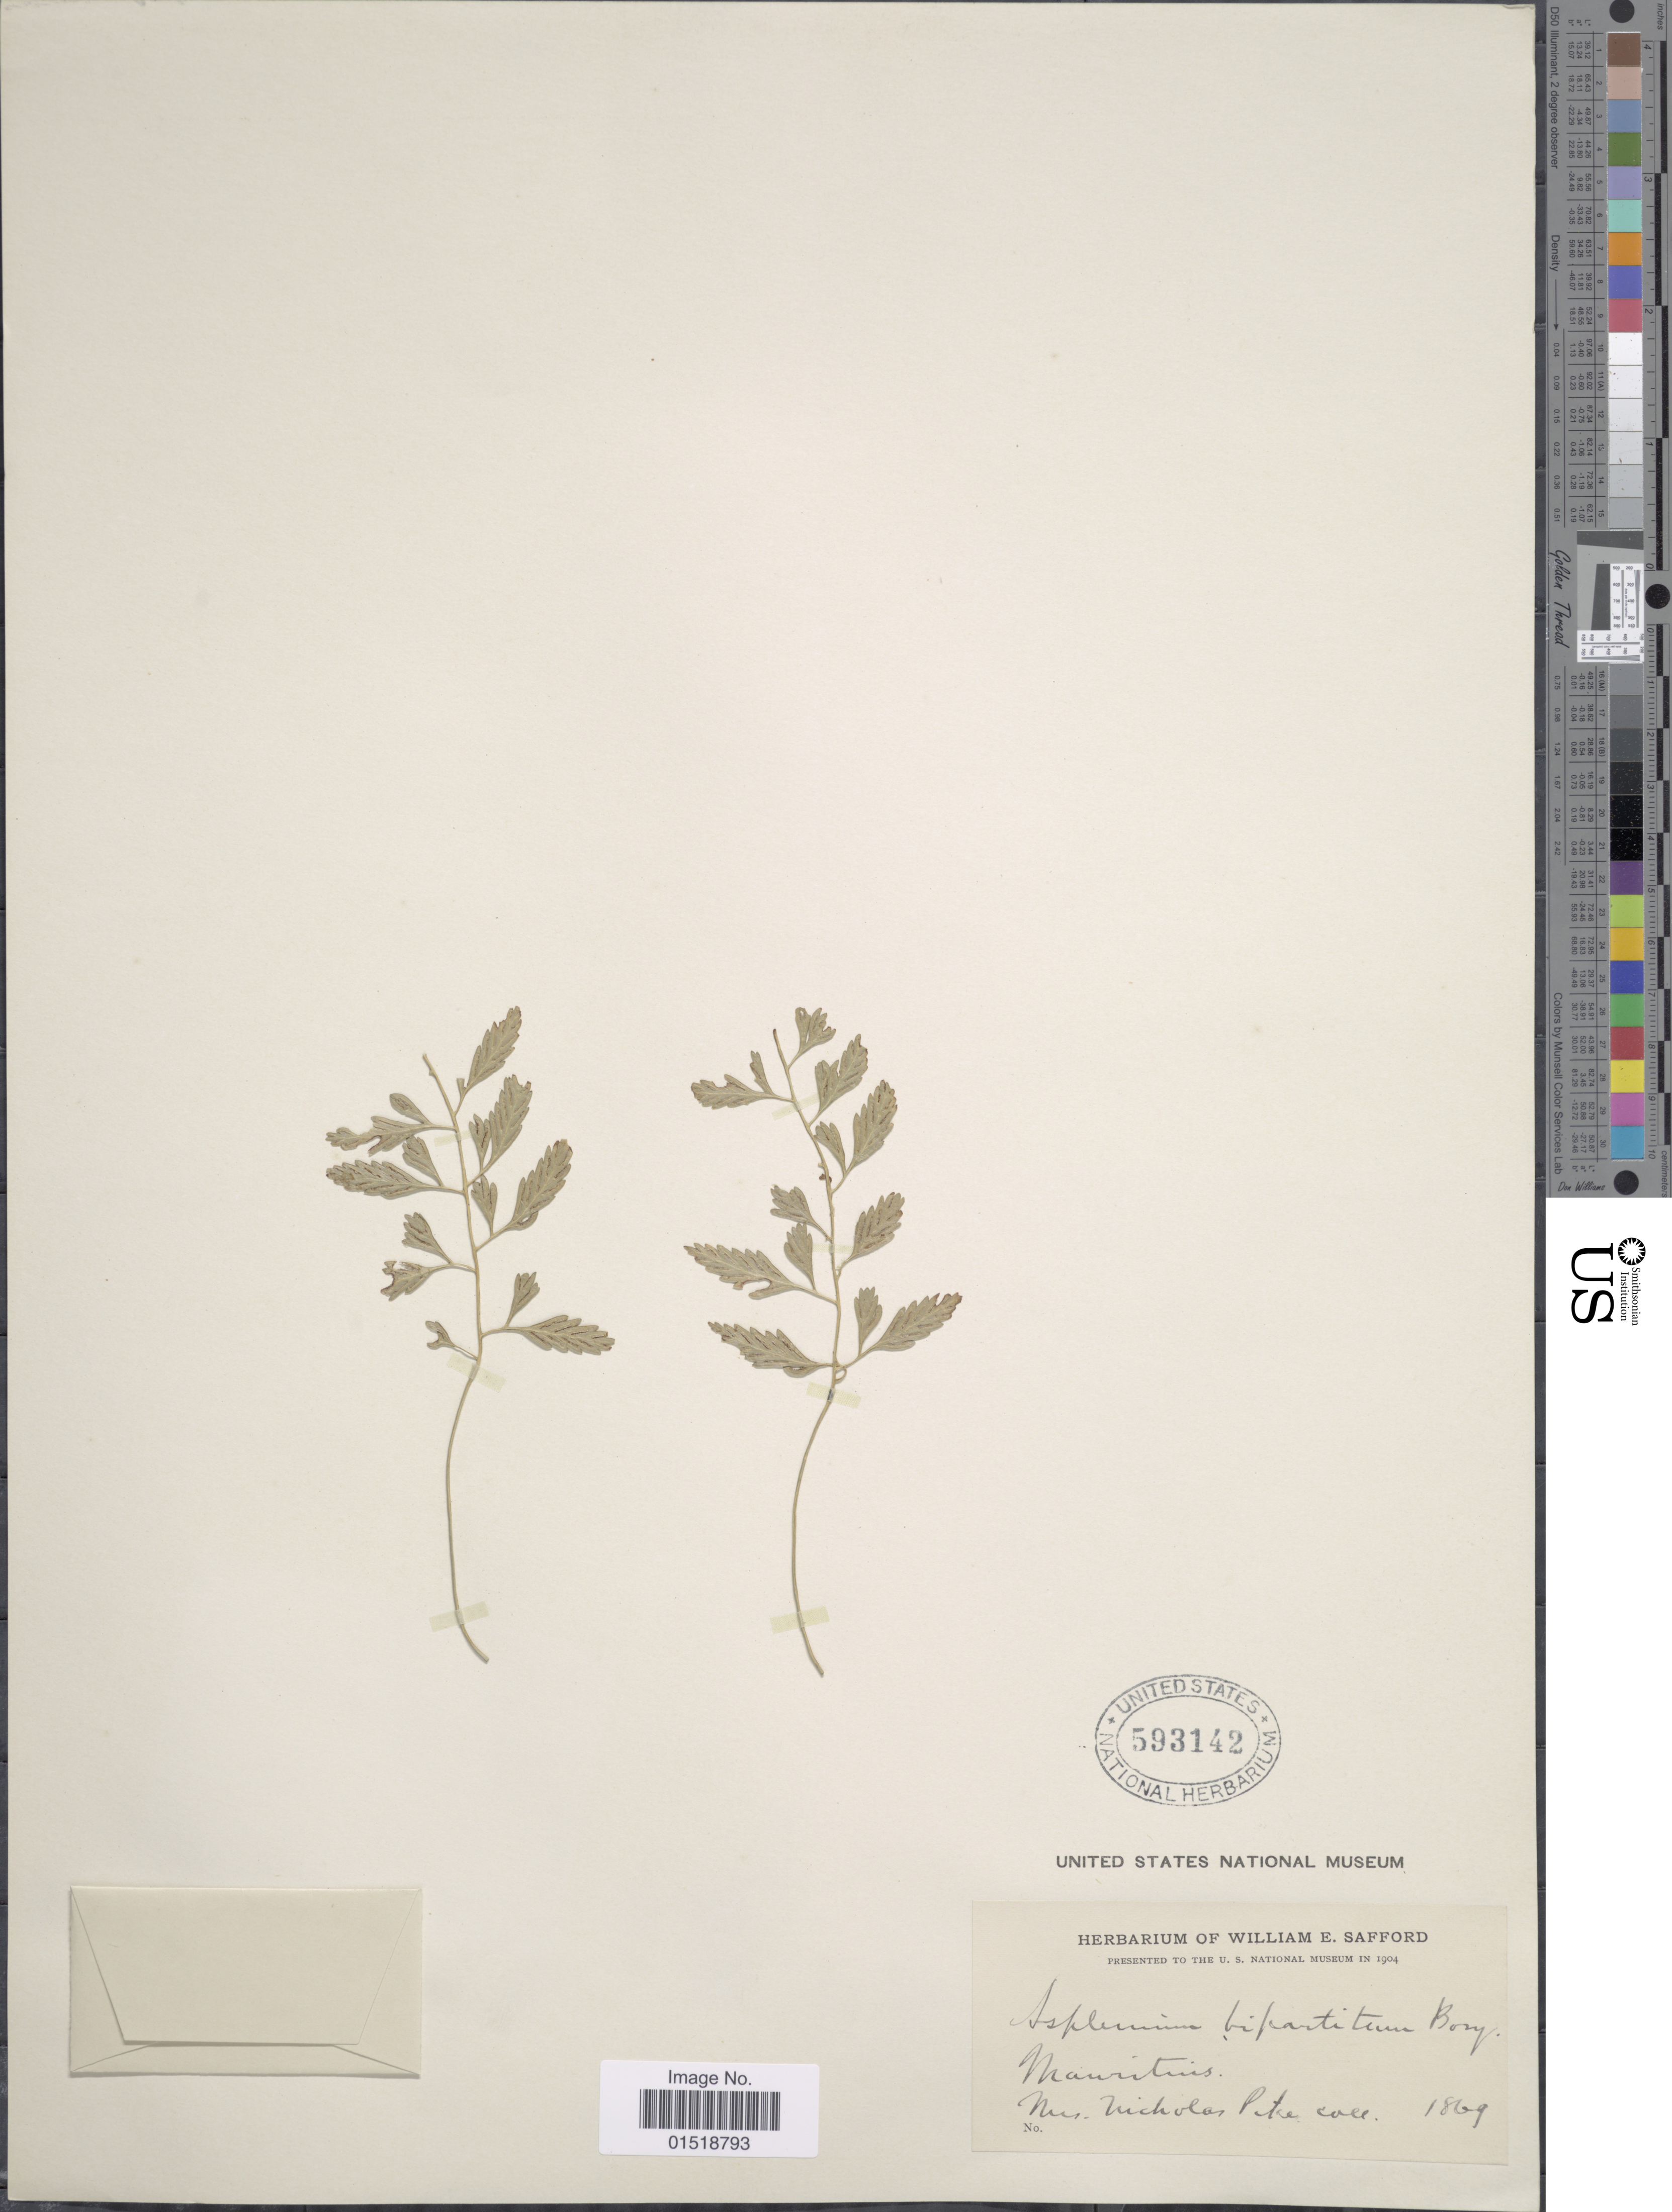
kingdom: Plantae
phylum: Tracheophyta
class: Polypodiopsida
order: Polypodiales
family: Aspleniaceae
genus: Asplenium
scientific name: Asplenium bipartitum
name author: Bory ex Willd.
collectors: N. Pike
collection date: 1869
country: Mauritius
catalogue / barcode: US 593142